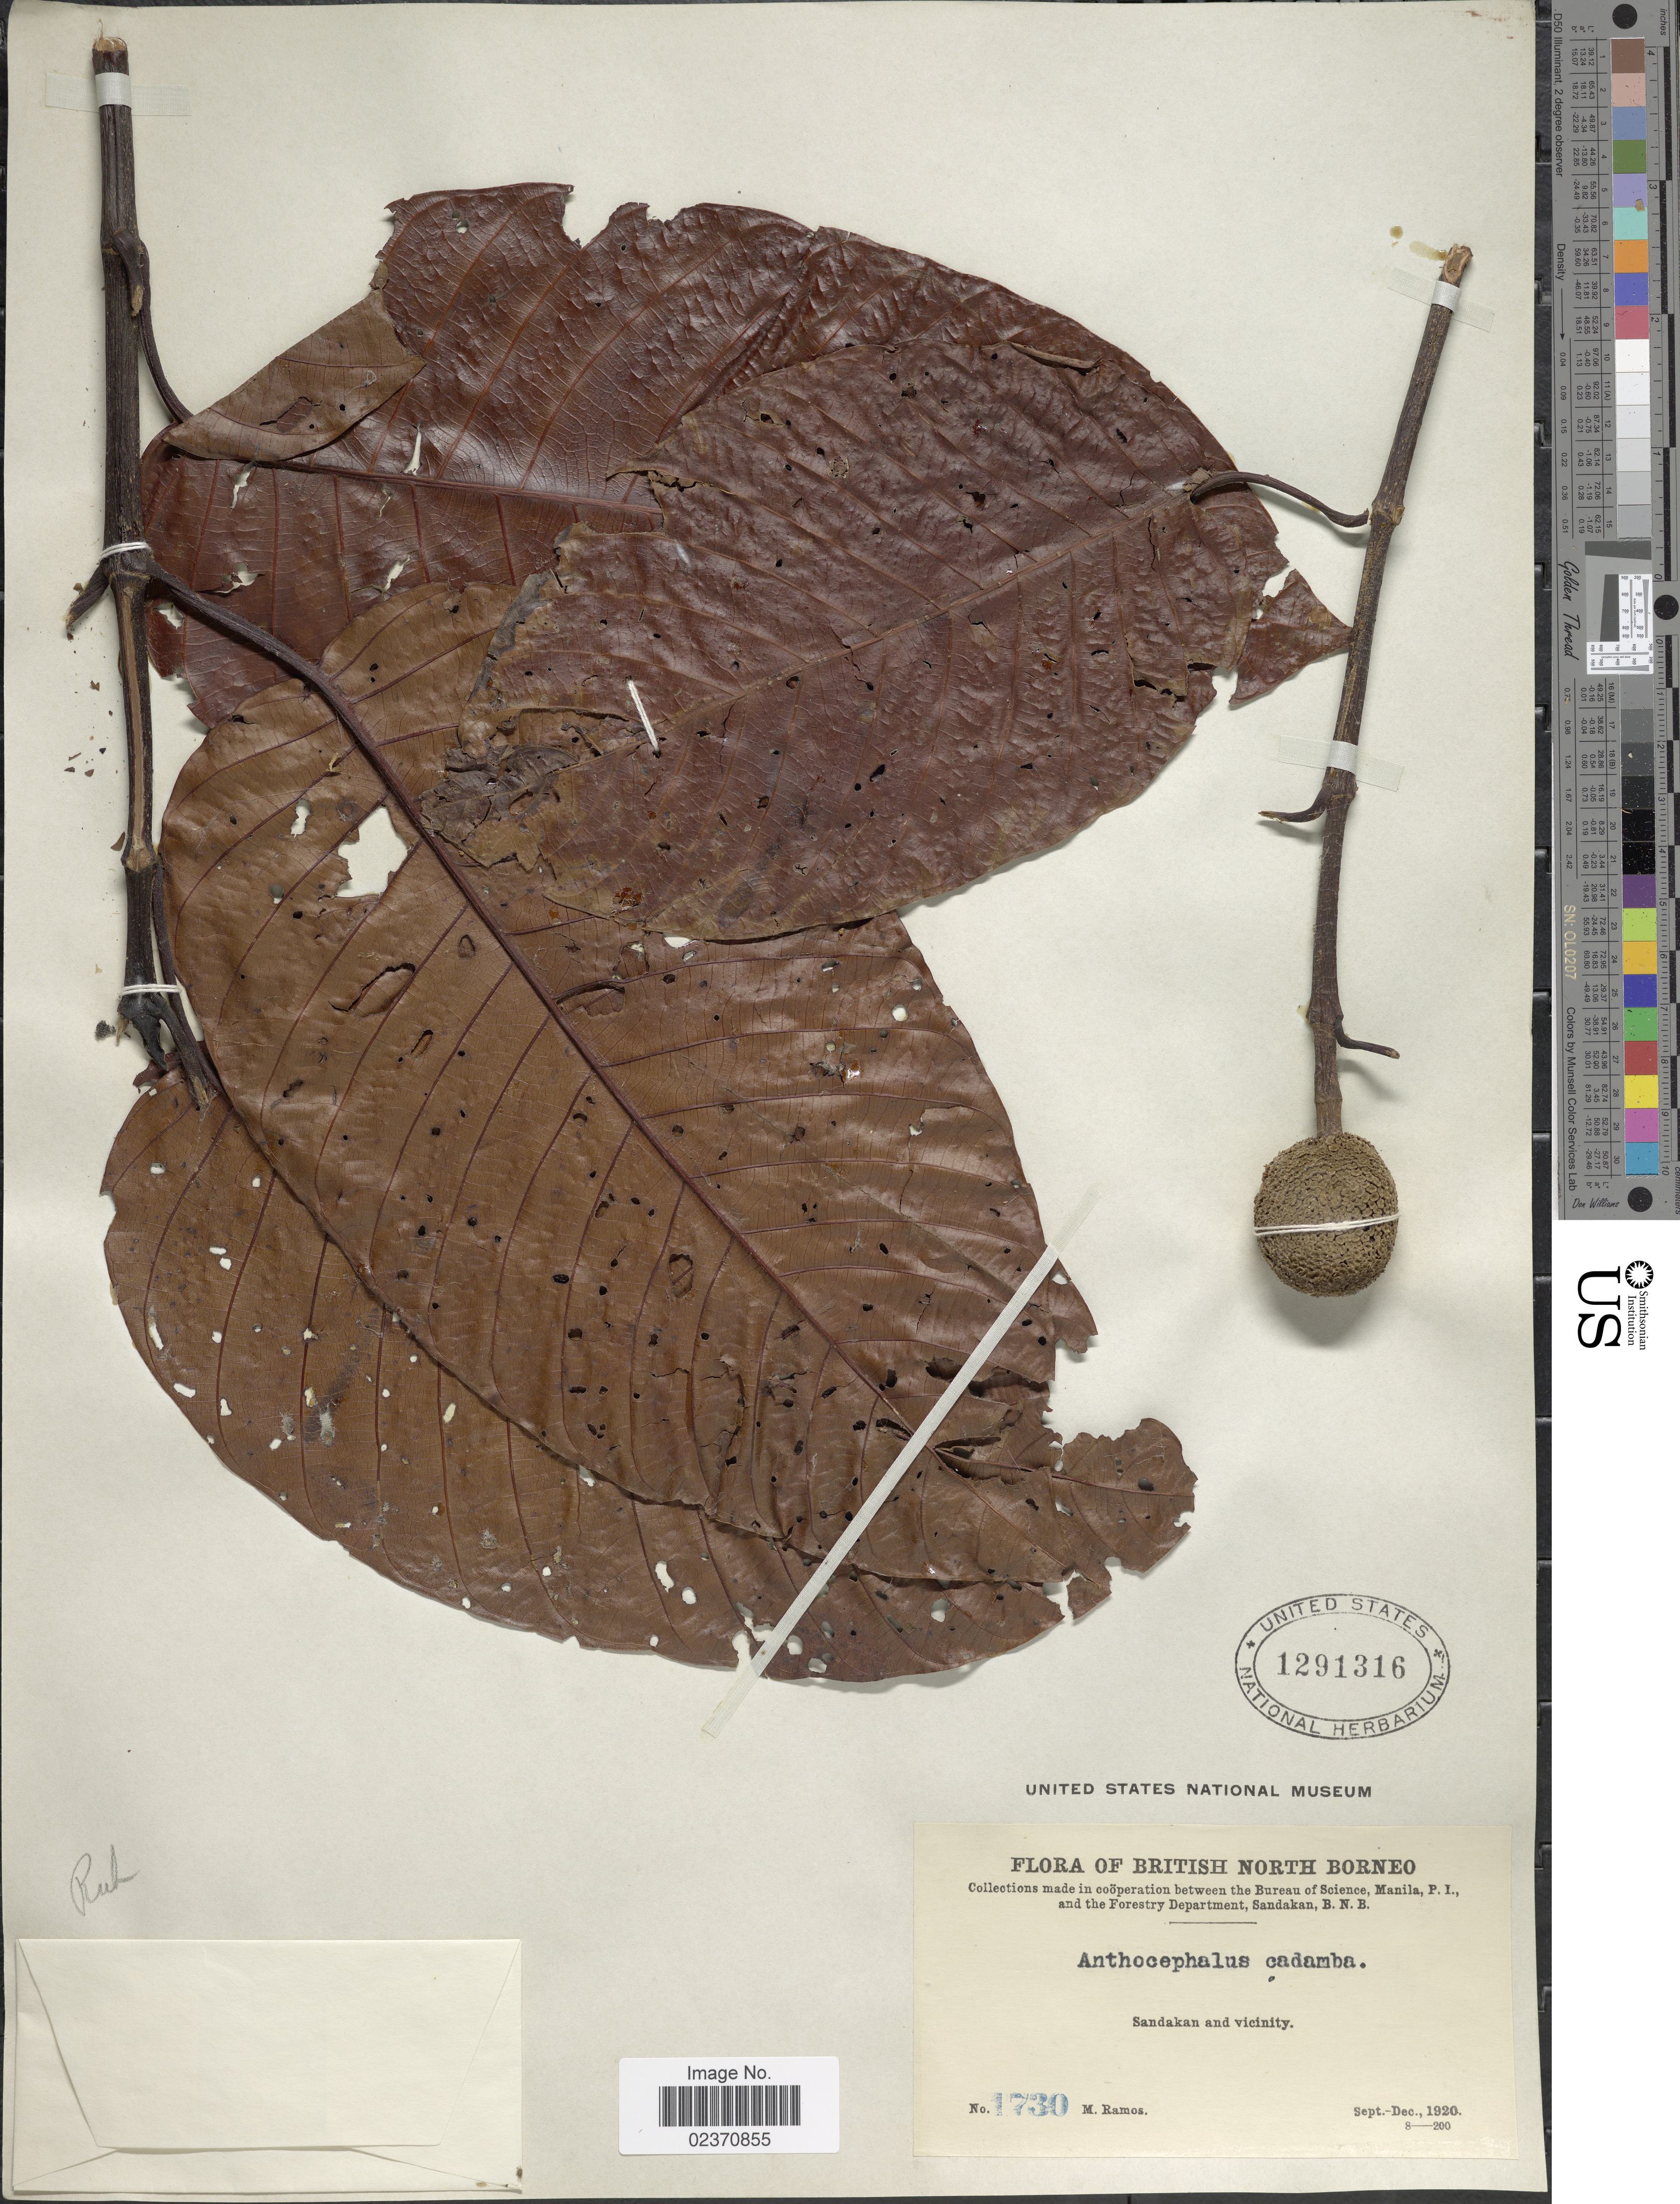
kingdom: Plantae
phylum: Tracheophyta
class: Magnoliopsida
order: Gentianales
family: Rubiaceae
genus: Neolamarckia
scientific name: Neolamarckia cadamba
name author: (Roxb.) Bosser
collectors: M. Ramos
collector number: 1730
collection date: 1920-09/1920-12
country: Malaysia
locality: British North Borneo, Sandakan and vicinity.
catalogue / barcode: US 1291316